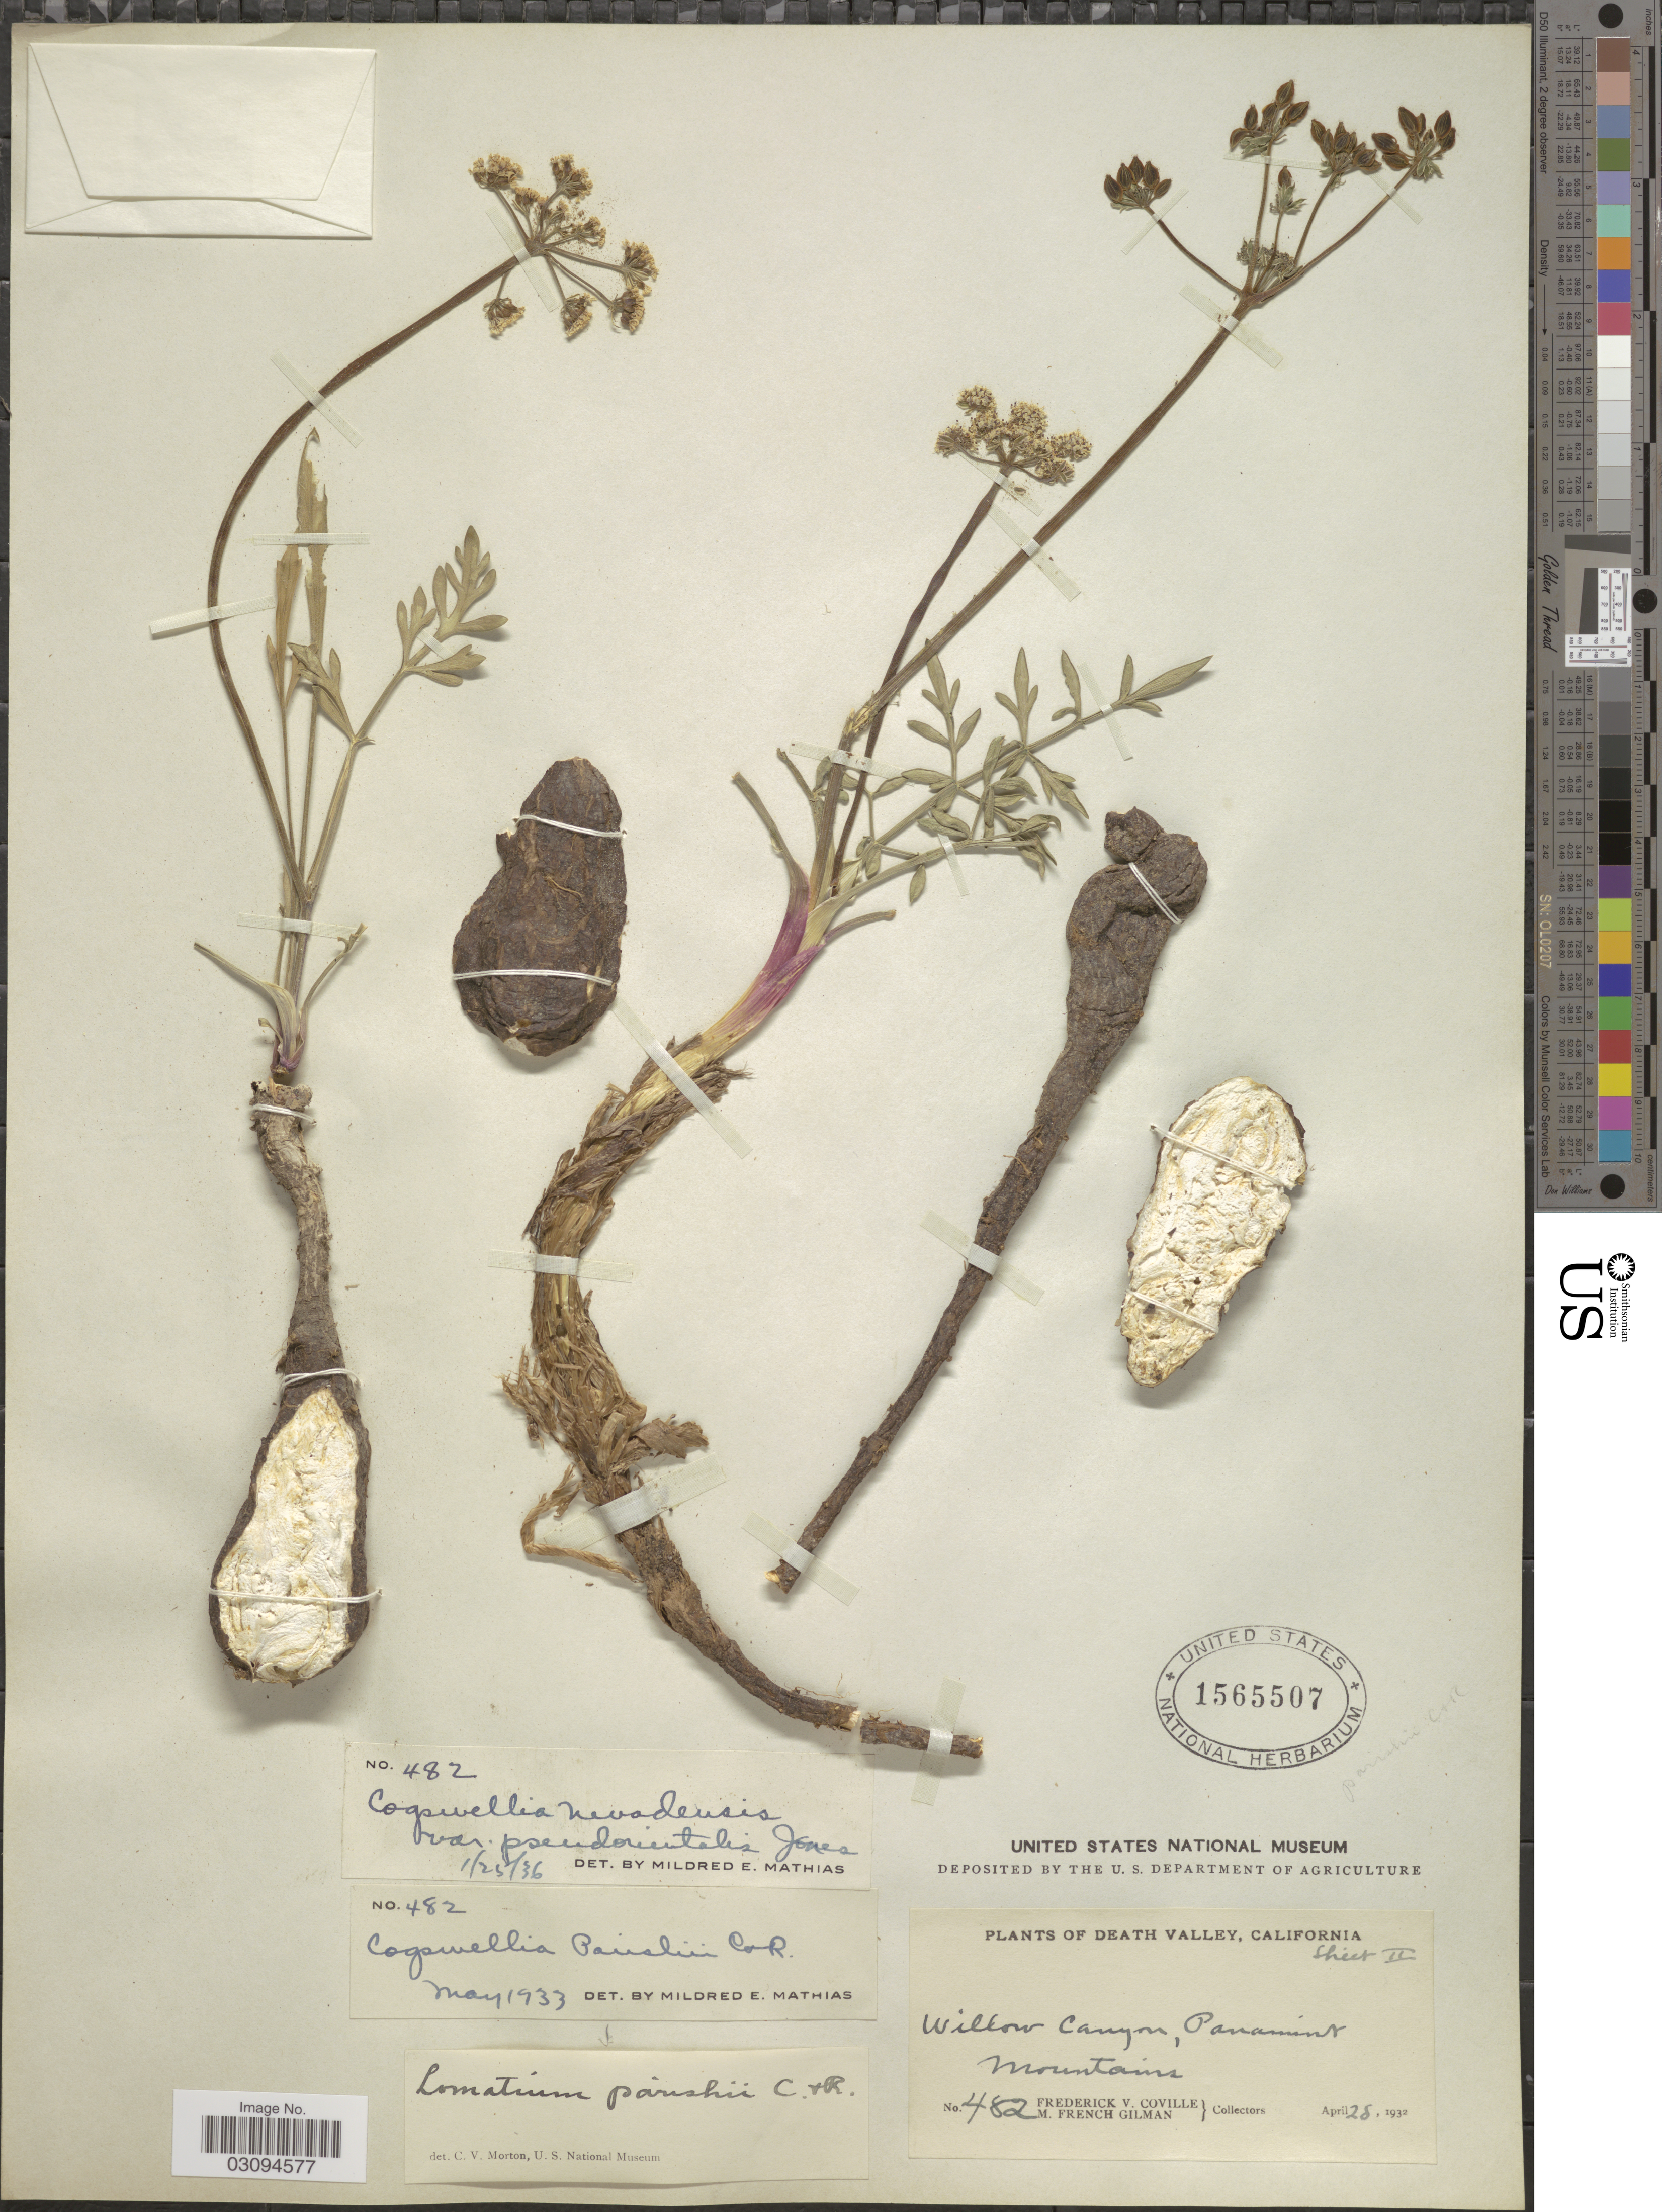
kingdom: Plantae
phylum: Tracheophyta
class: Magnoliopsida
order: Apiales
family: Apiaceae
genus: Lomatium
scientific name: Lomatium nevadense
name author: (S. Watson) J.M. Coult. & Rose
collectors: F. V. Coville & M. F. Gilman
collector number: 482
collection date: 1932-04-28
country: United States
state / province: California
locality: Death Valley. Willow Canyon, Panamint Mountains.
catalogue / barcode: US 1565507